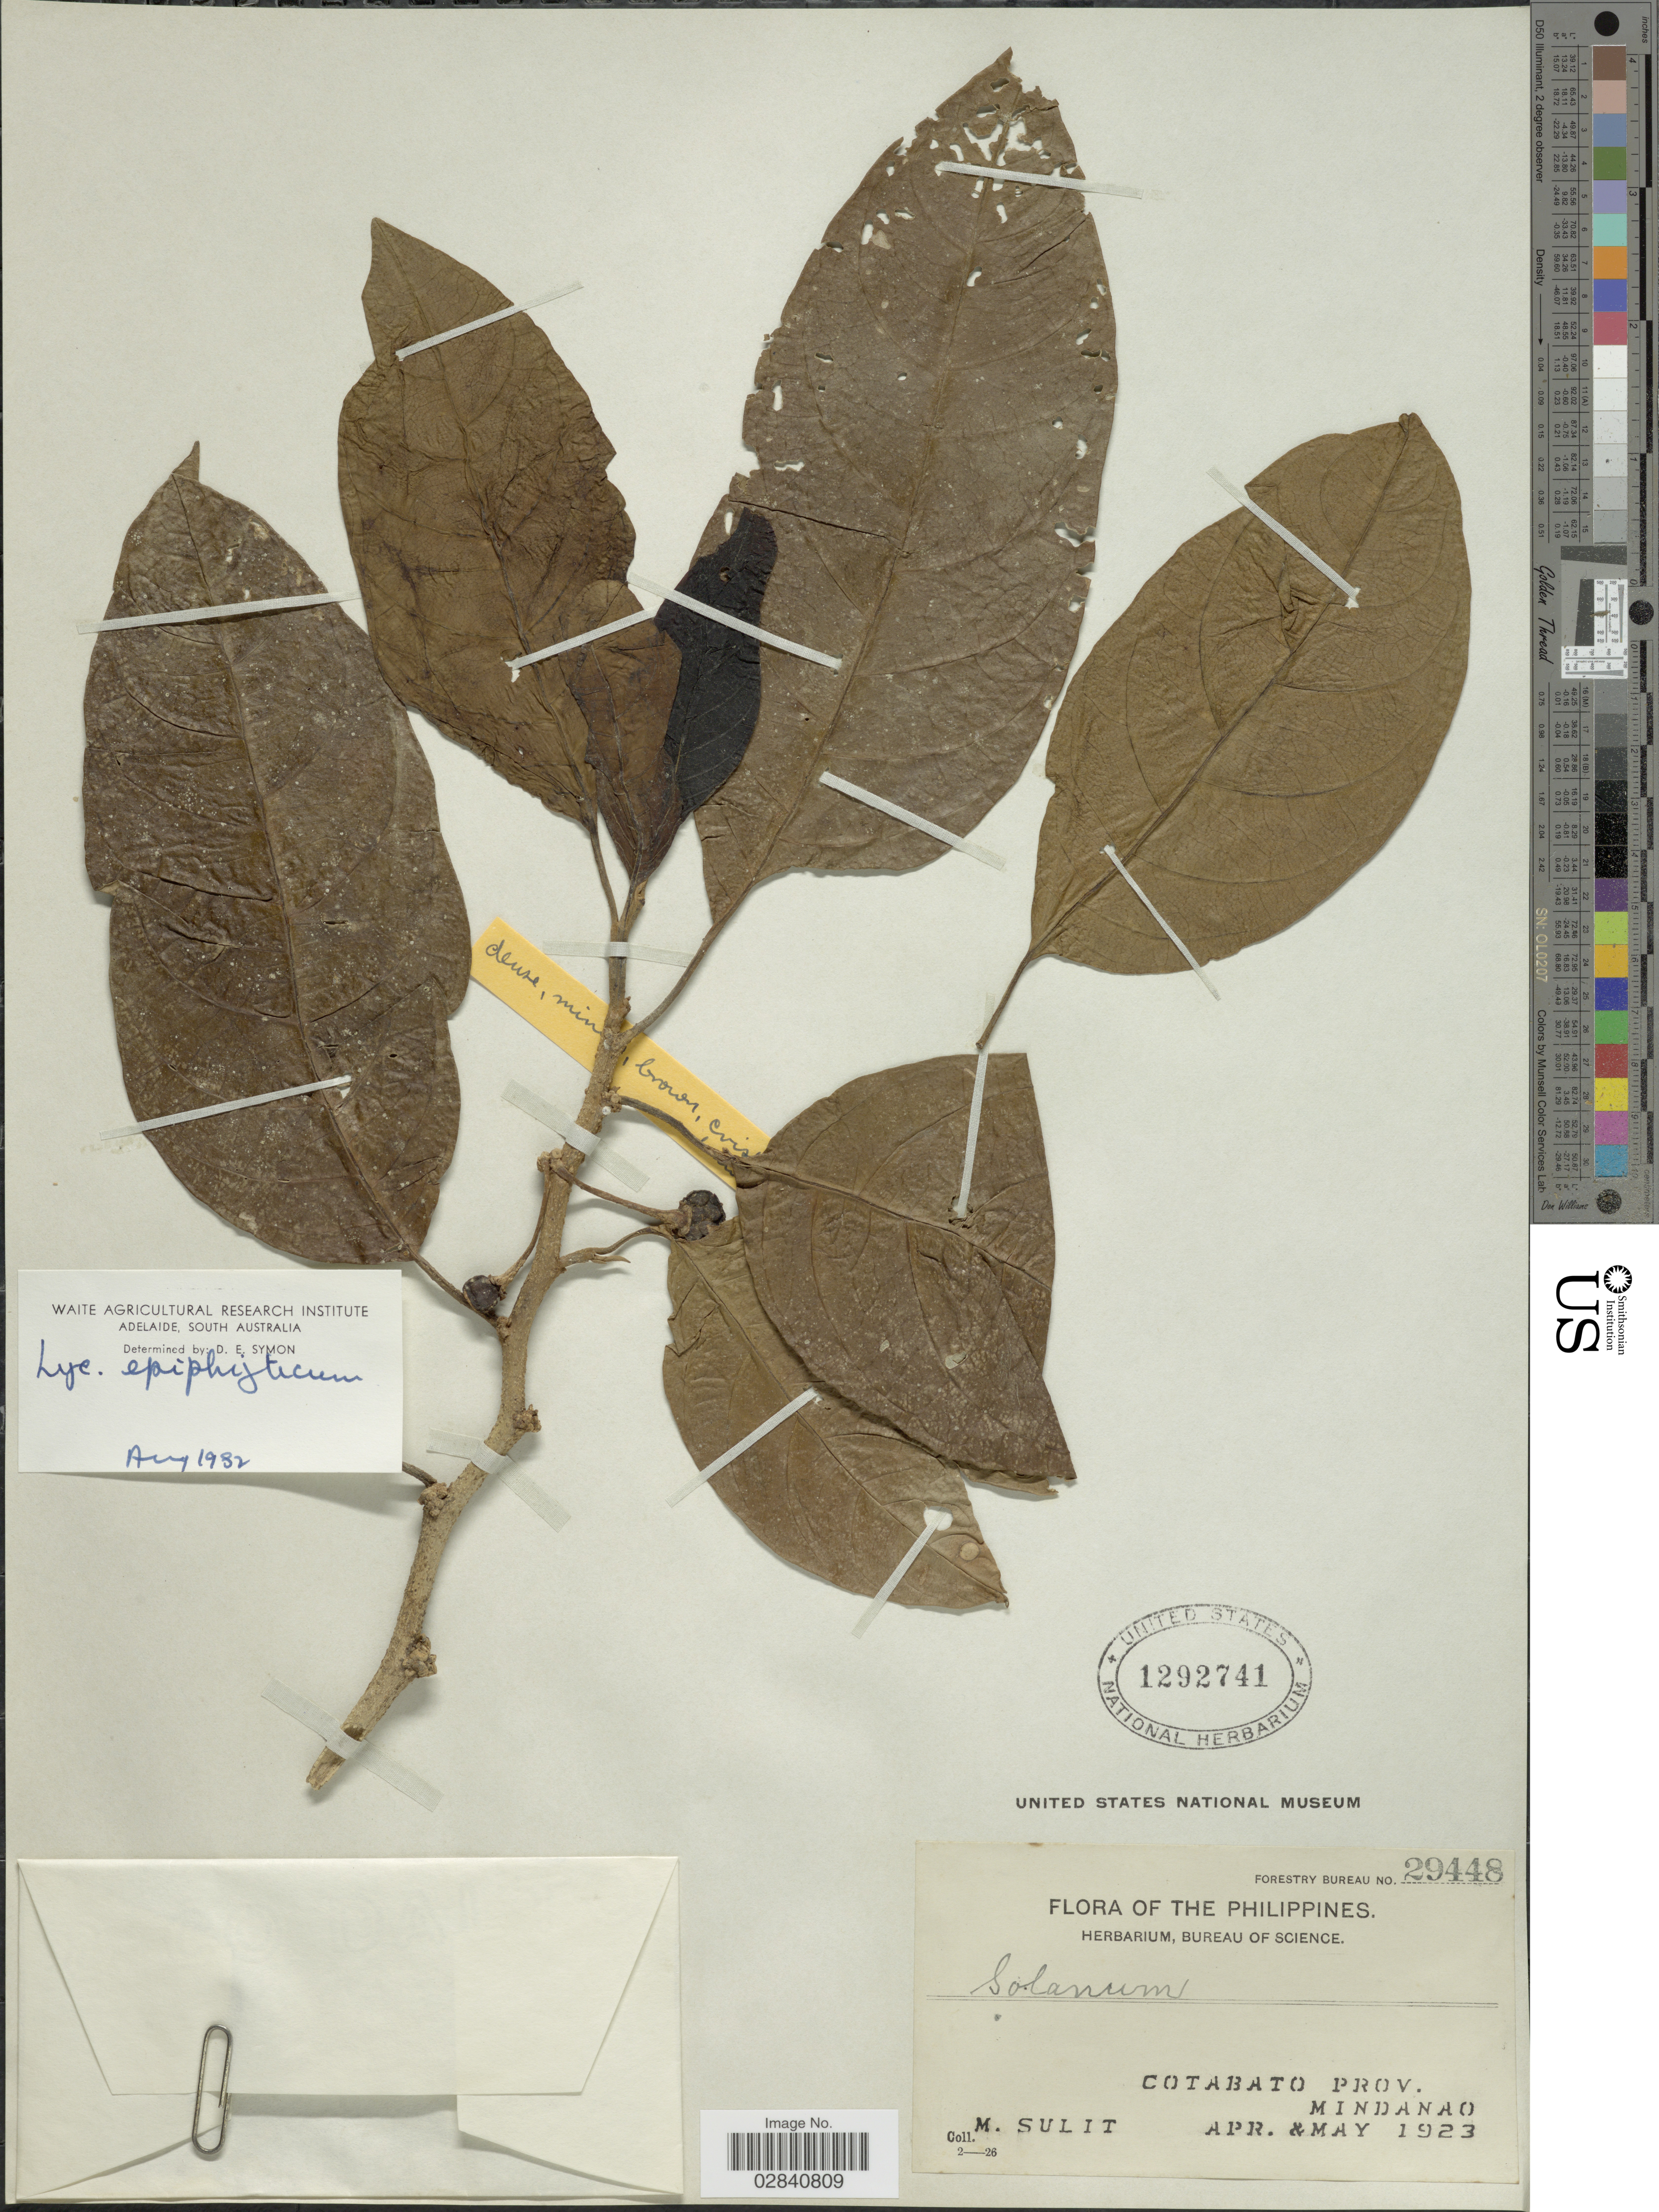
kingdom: Plantae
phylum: Tracheophyta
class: Magnoliopsida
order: Solanales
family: Solanaceae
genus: Lycianthes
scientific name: Lycianthes parasitica subsp. epiphytica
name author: (Merr.) Bitter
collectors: M. Sulit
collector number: Forestry Bureau 29448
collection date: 1923-04/1923-05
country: Philippines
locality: Cotabato Prov. Mindanao.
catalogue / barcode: US 1292741